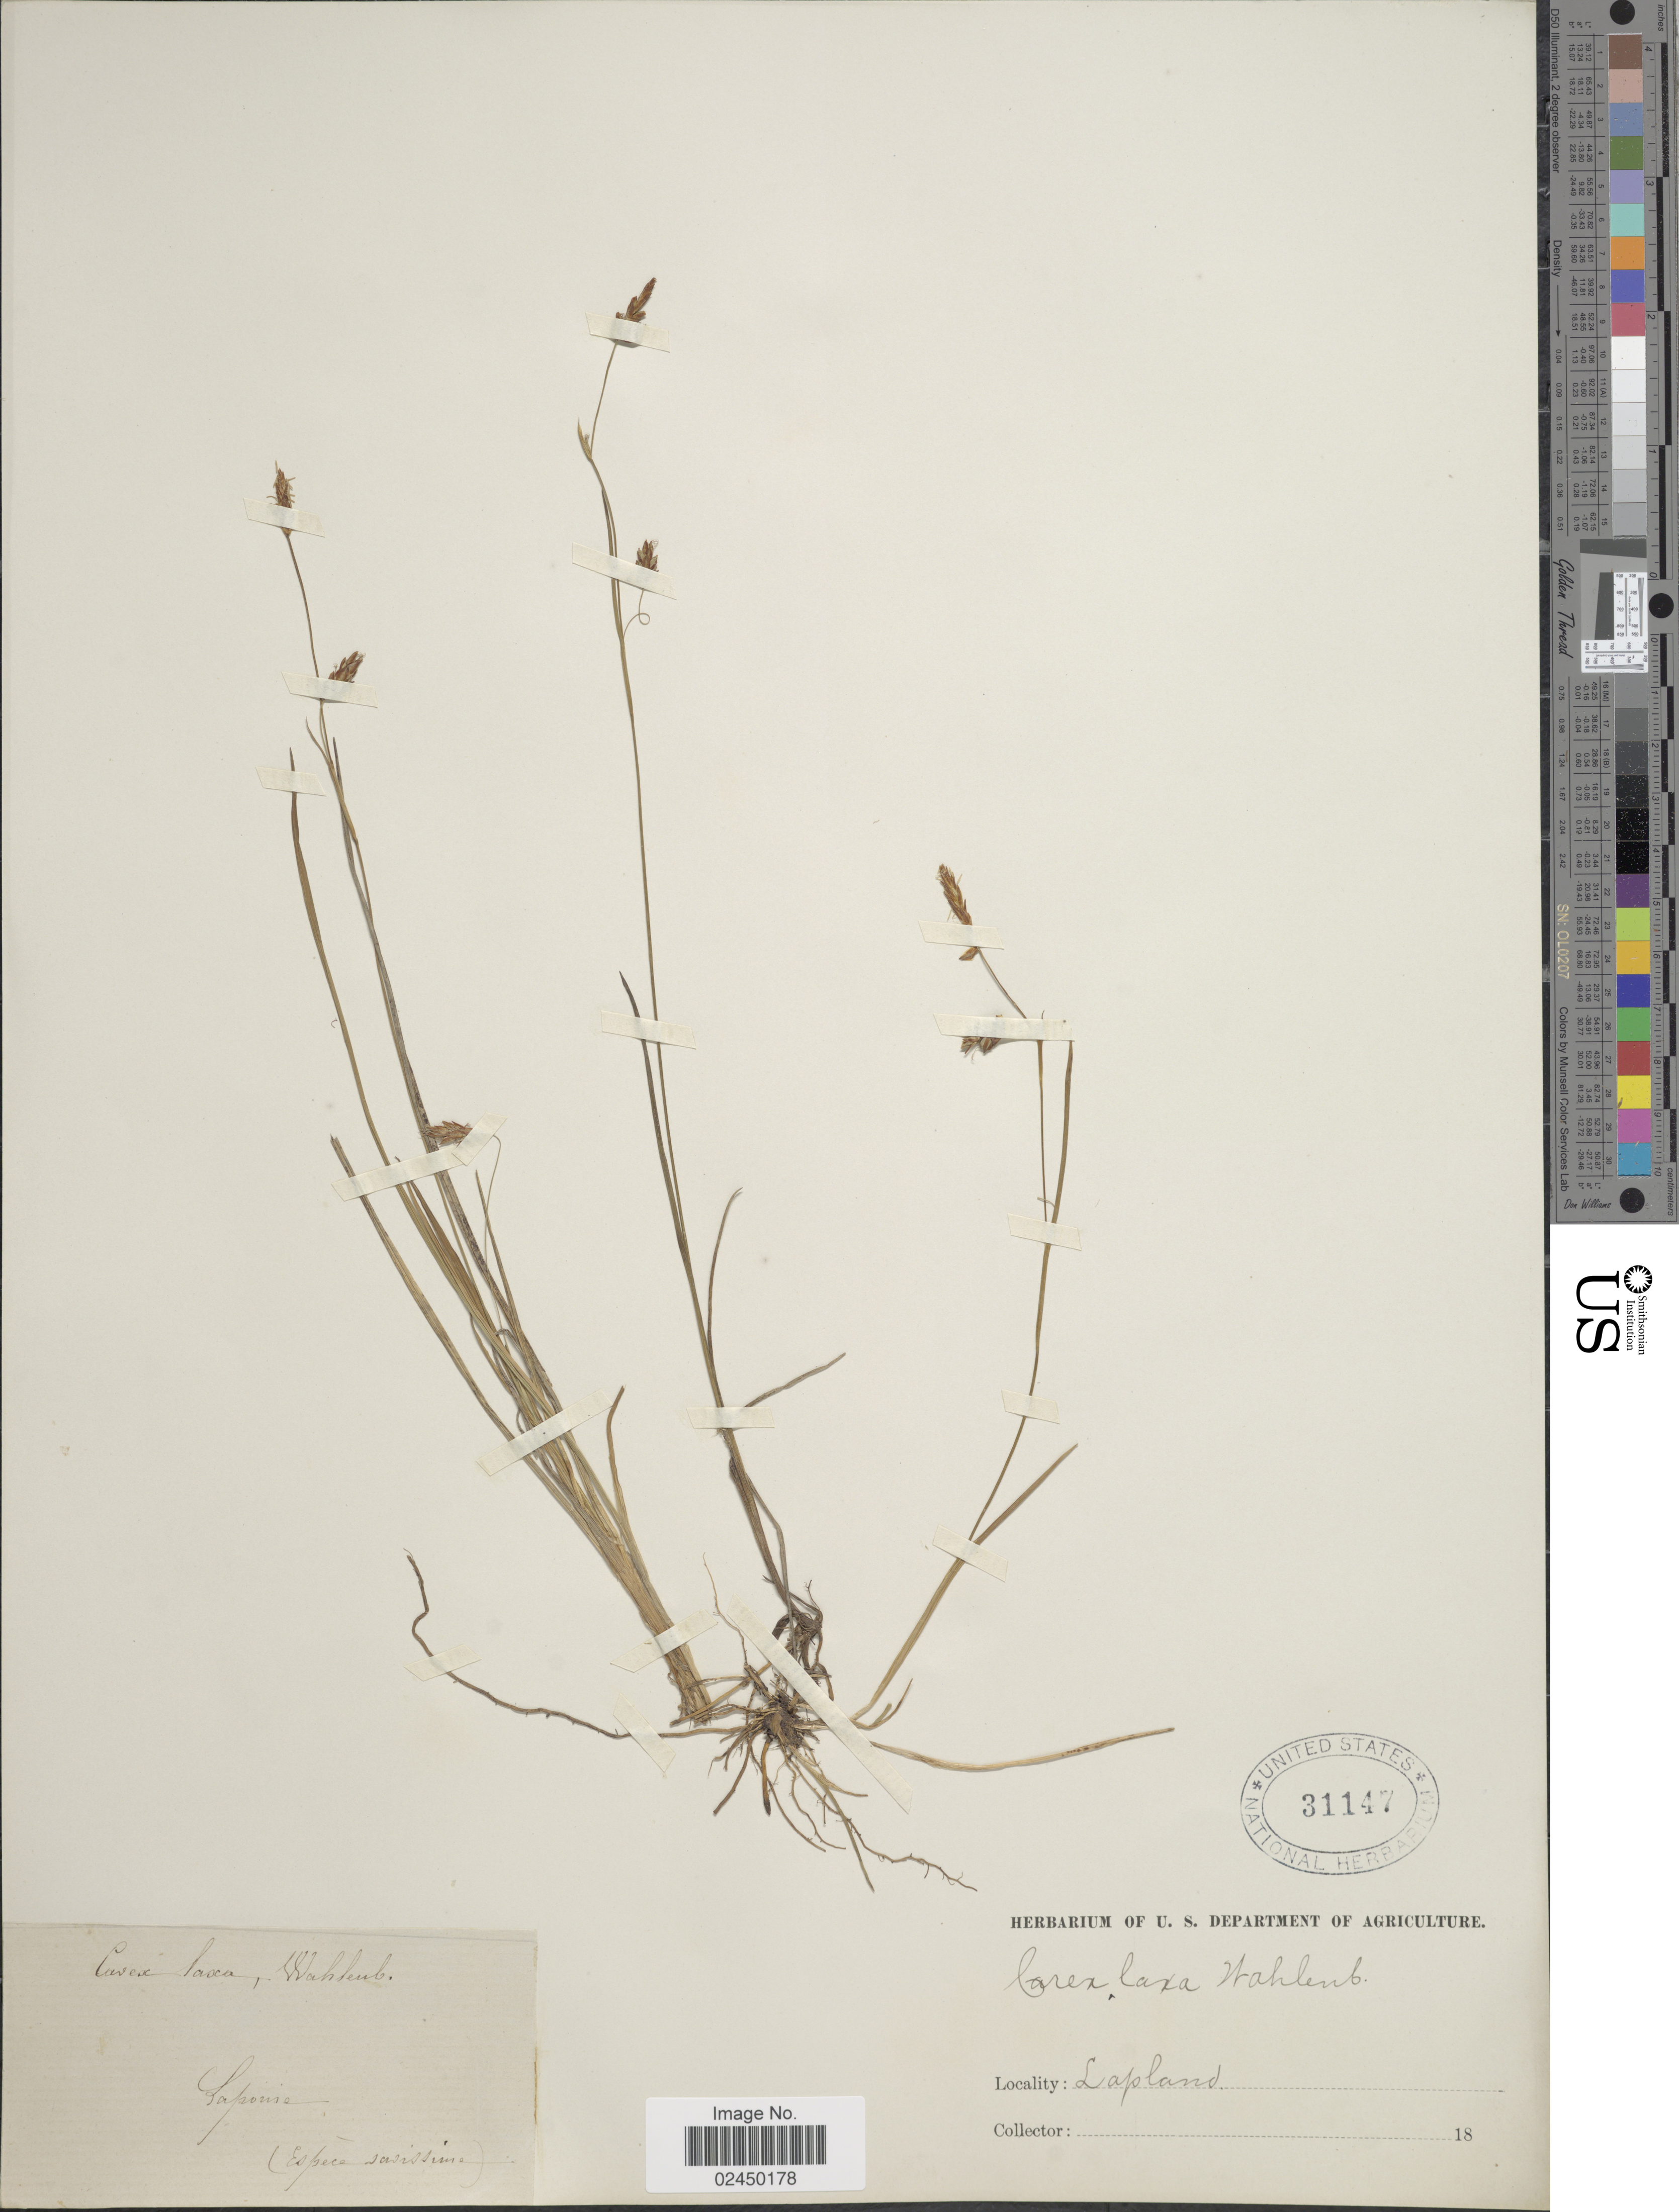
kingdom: Plantae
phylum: Tracheophyta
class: Liliopsida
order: Poales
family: Cyperaceae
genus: Carex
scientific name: Carex laxa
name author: Wahlenb.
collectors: ex herb. U. S. Department of Agriculture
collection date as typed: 18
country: Finland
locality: Laponie, Lapland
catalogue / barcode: US 31147